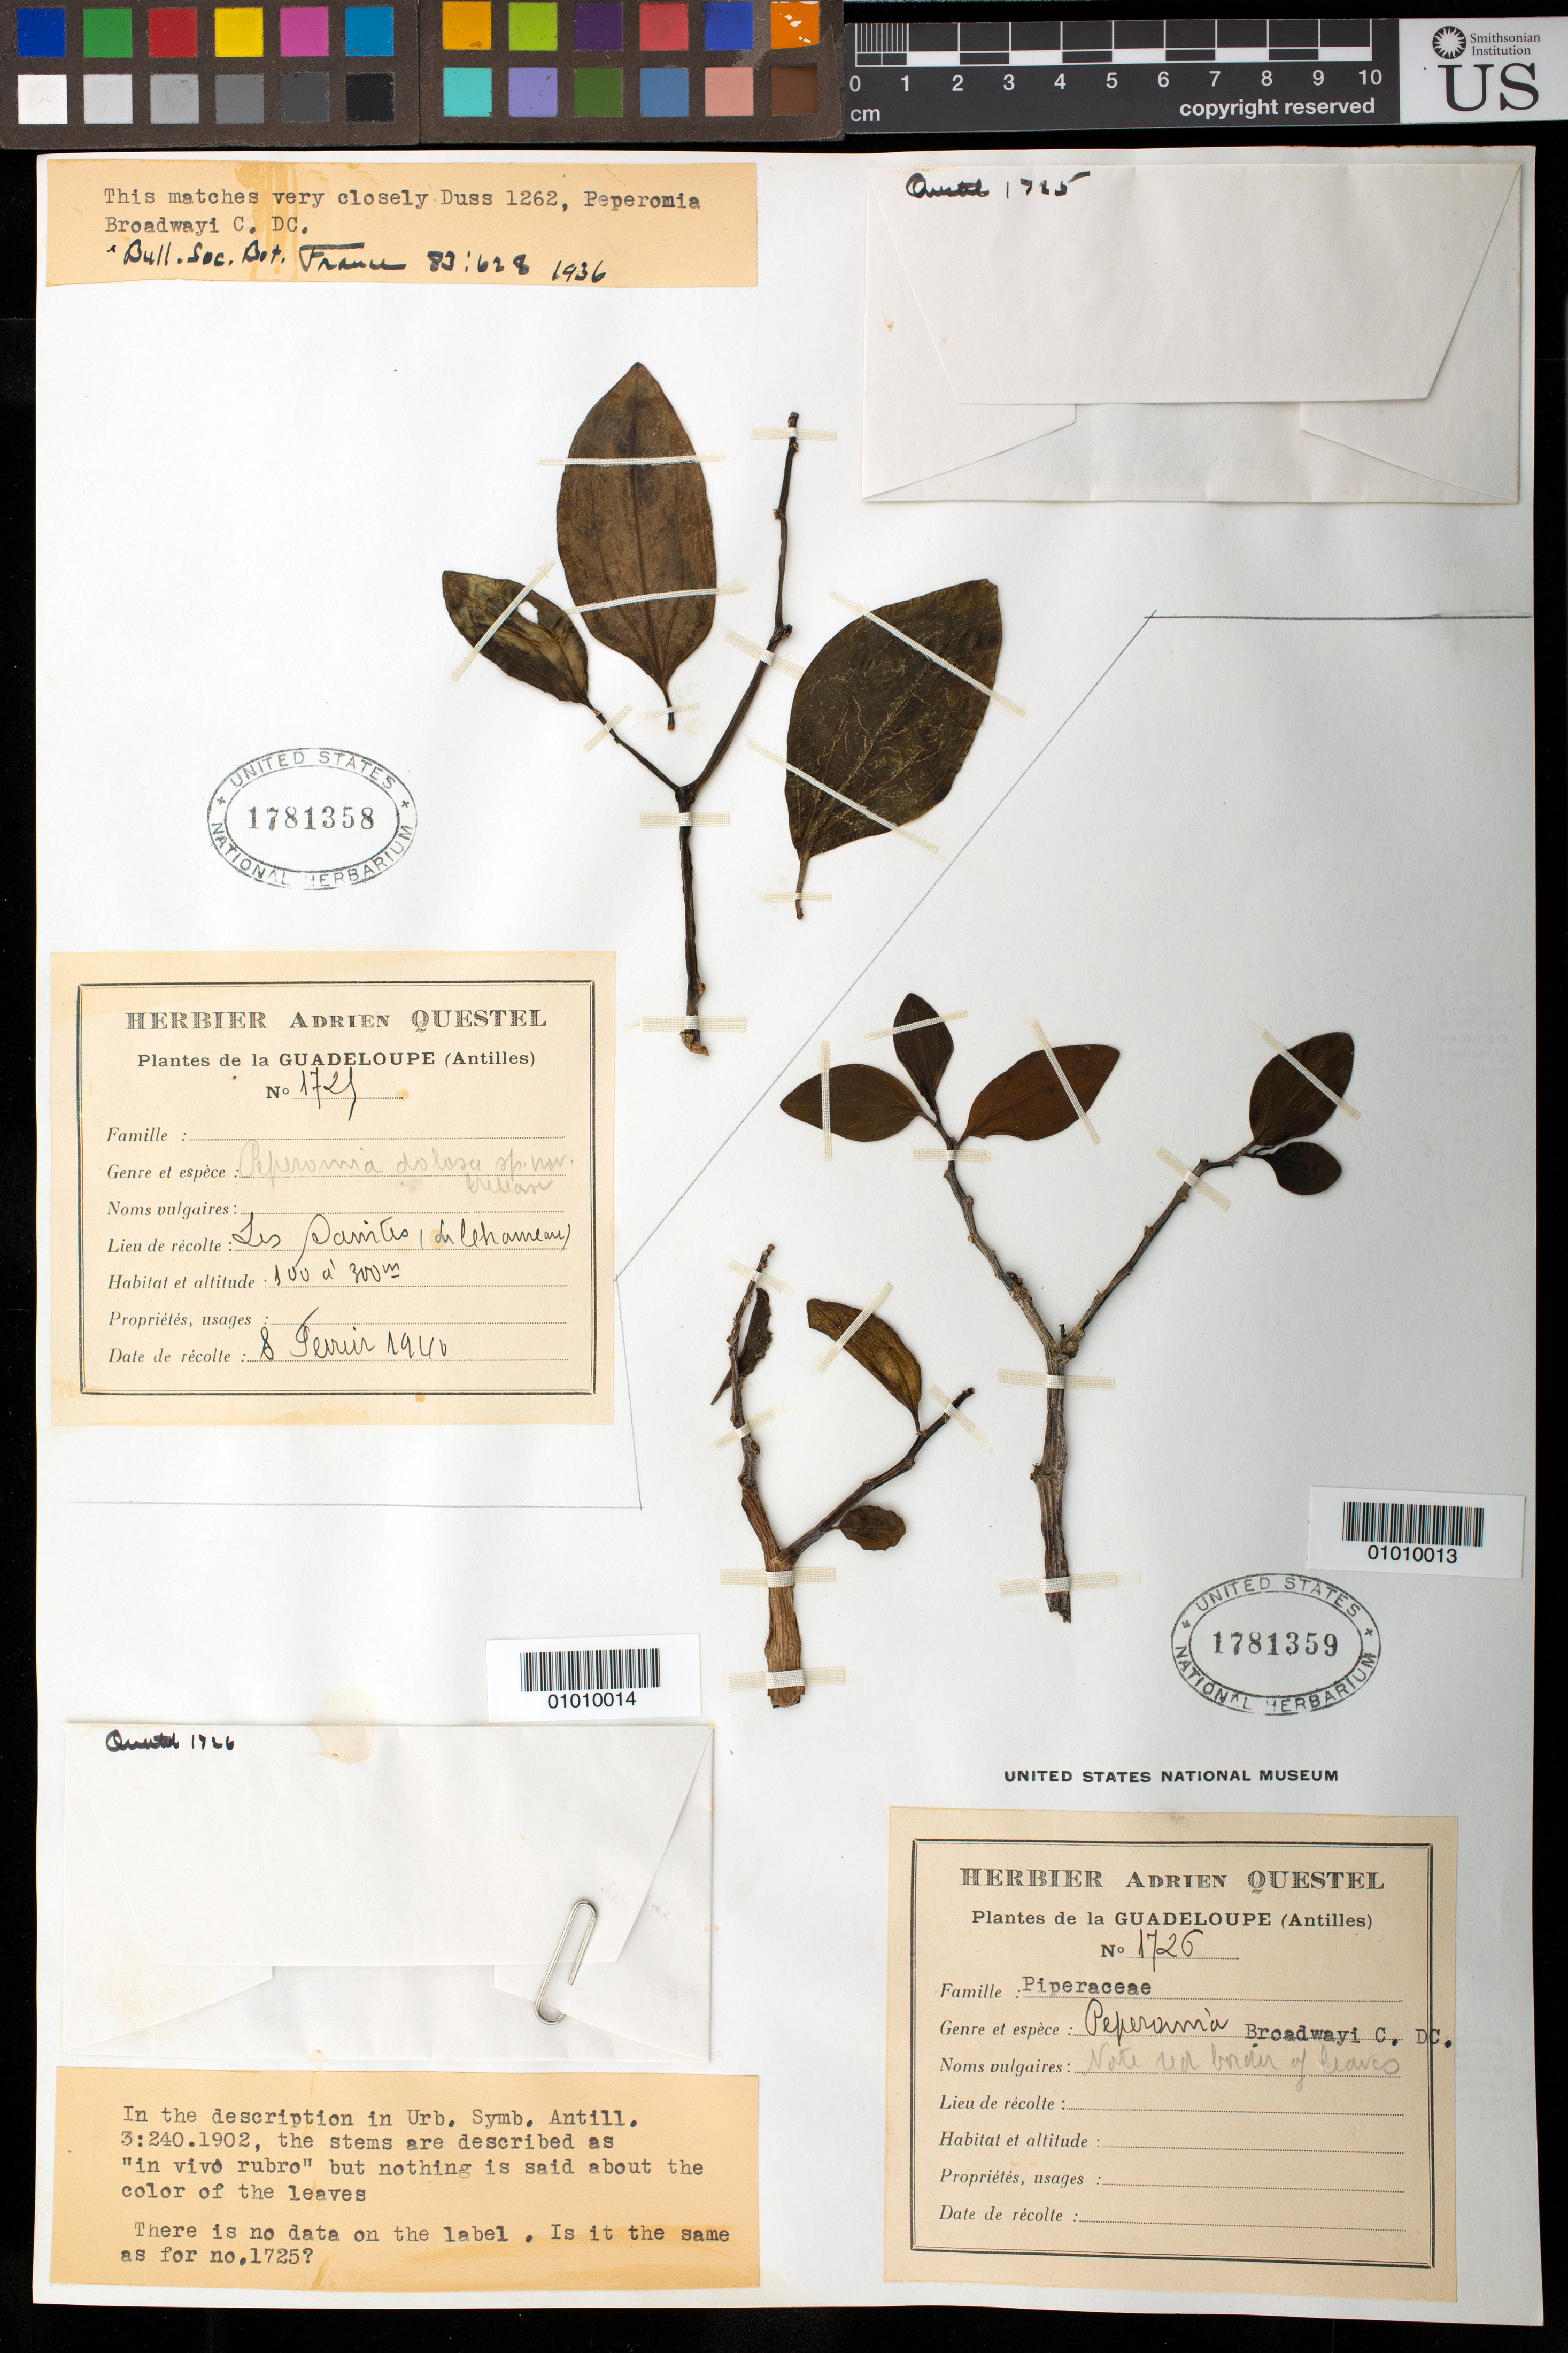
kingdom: Plantae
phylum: Tracheophyta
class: Magnoliopsida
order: Piperales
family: Piperaceae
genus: Peperomia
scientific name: Peperomia broadwayi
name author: C. DC. in Urb.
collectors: A. Questel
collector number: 1726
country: Guadeloupe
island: Basse Terre [Guadeloupe]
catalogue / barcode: US 1781359